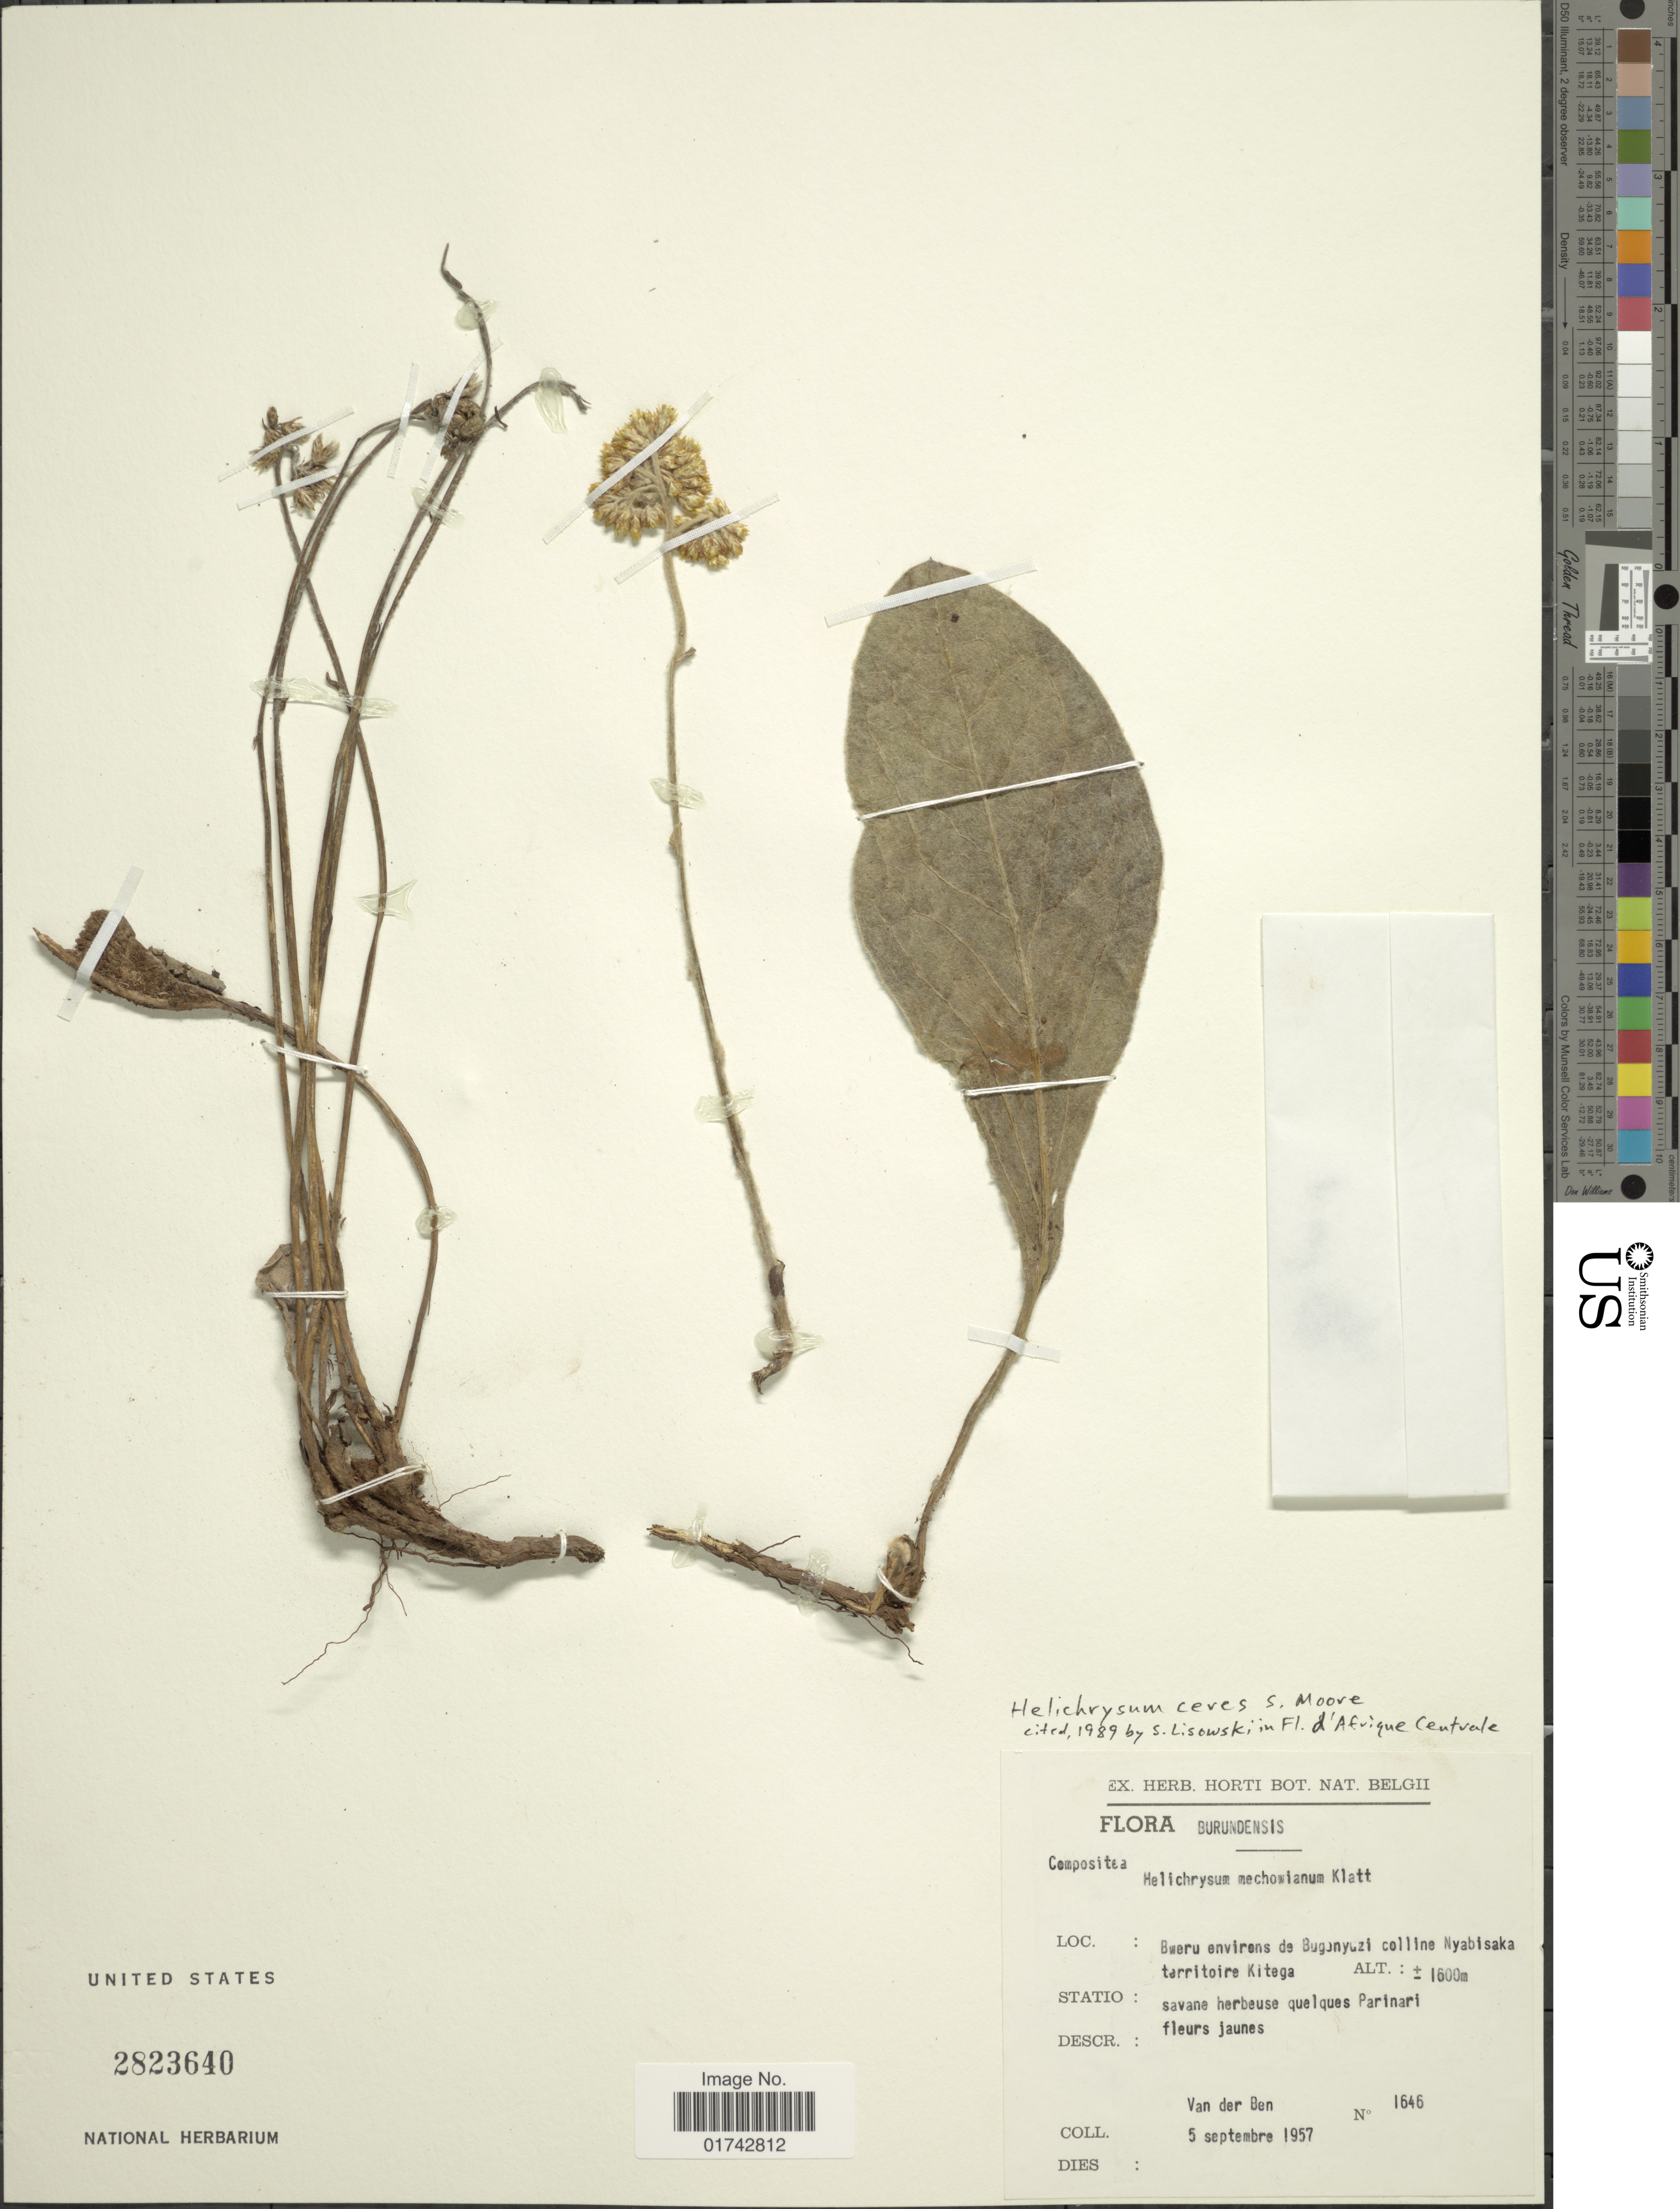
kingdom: Plantae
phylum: Tracheophyta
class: Magnoliopsida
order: Asterales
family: Asteraceae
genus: Helichrysum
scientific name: Helichrysum ceres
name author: S. Moore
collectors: D. Van Der Ben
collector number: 1646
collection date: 1957-09-05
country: Burundi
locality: Bweru envirens de Bugonyuzi colline Nyabisa territoire Kitega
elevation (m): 1600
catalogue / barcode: US 2823640